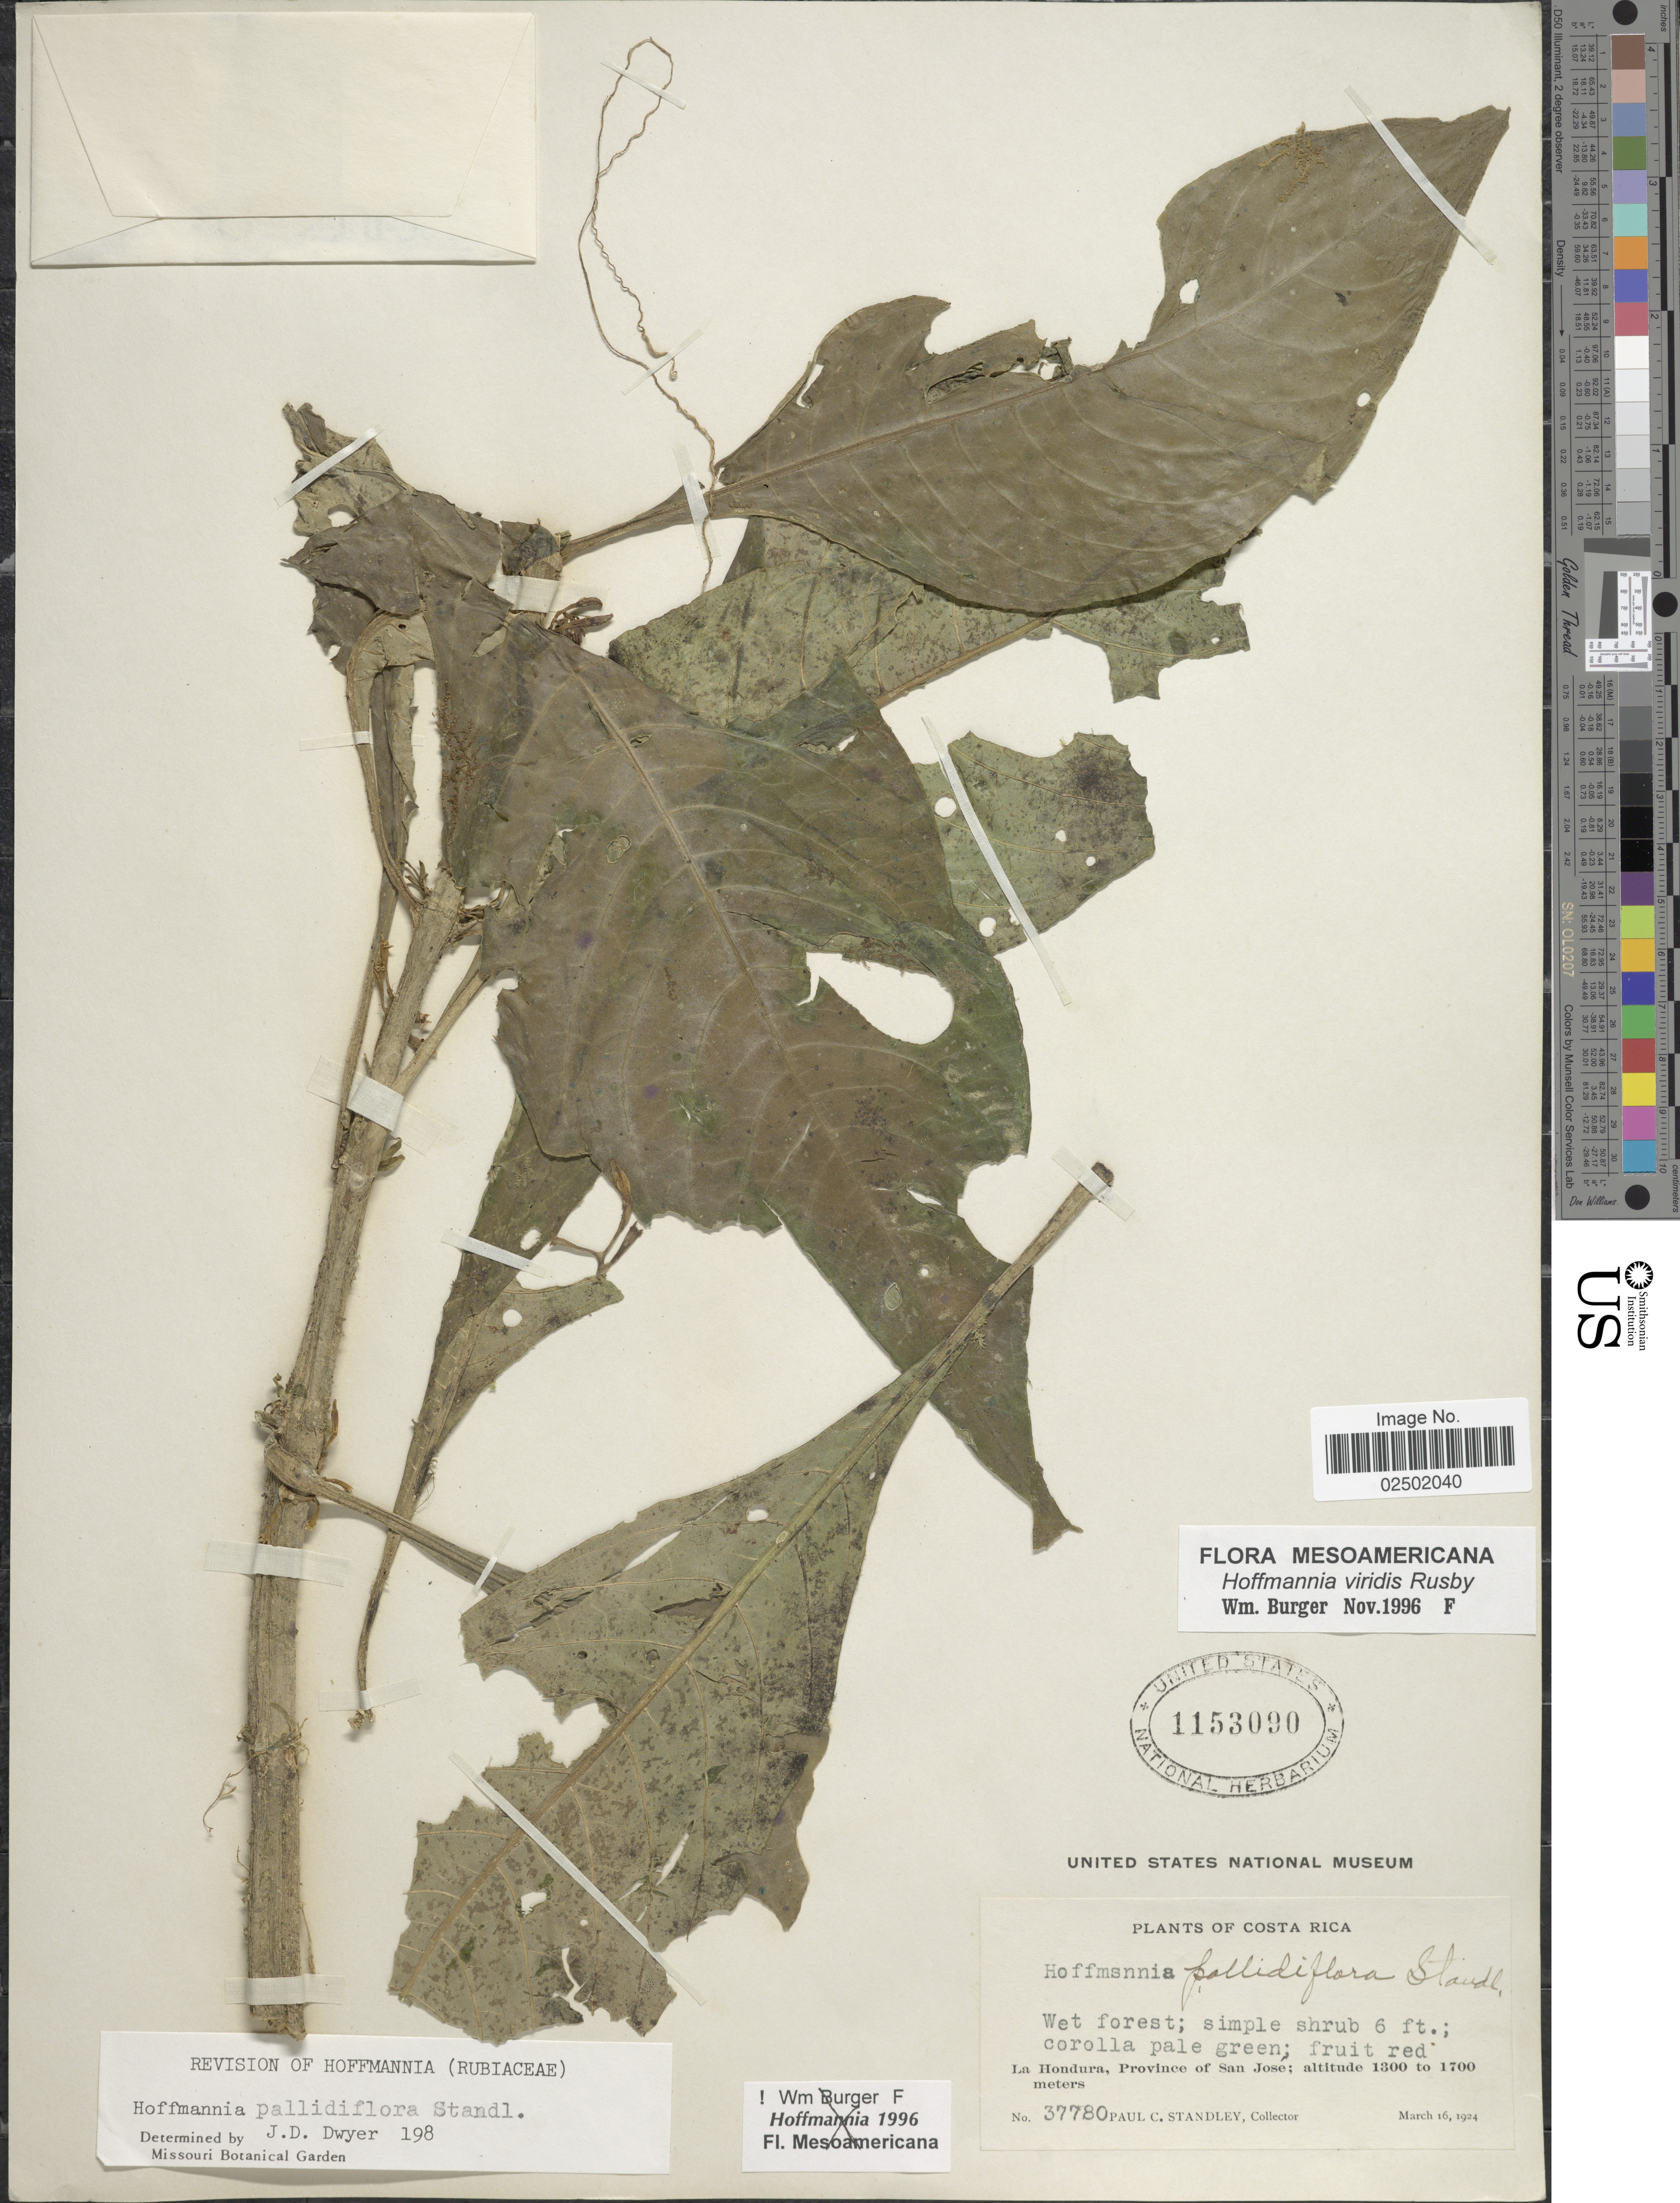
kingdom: Plantae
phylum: Tracheophyta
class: Magnoliopsida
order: Gentianales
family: Rubiaceae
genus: Hoffmannia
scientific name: Hoffmannia viridis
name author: Rusby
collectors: P. C. Standley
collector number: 37780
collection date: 1924-03-16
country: Costa Rica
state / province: San José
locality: La Hondura,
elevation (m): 1300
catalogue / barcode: US 1153090